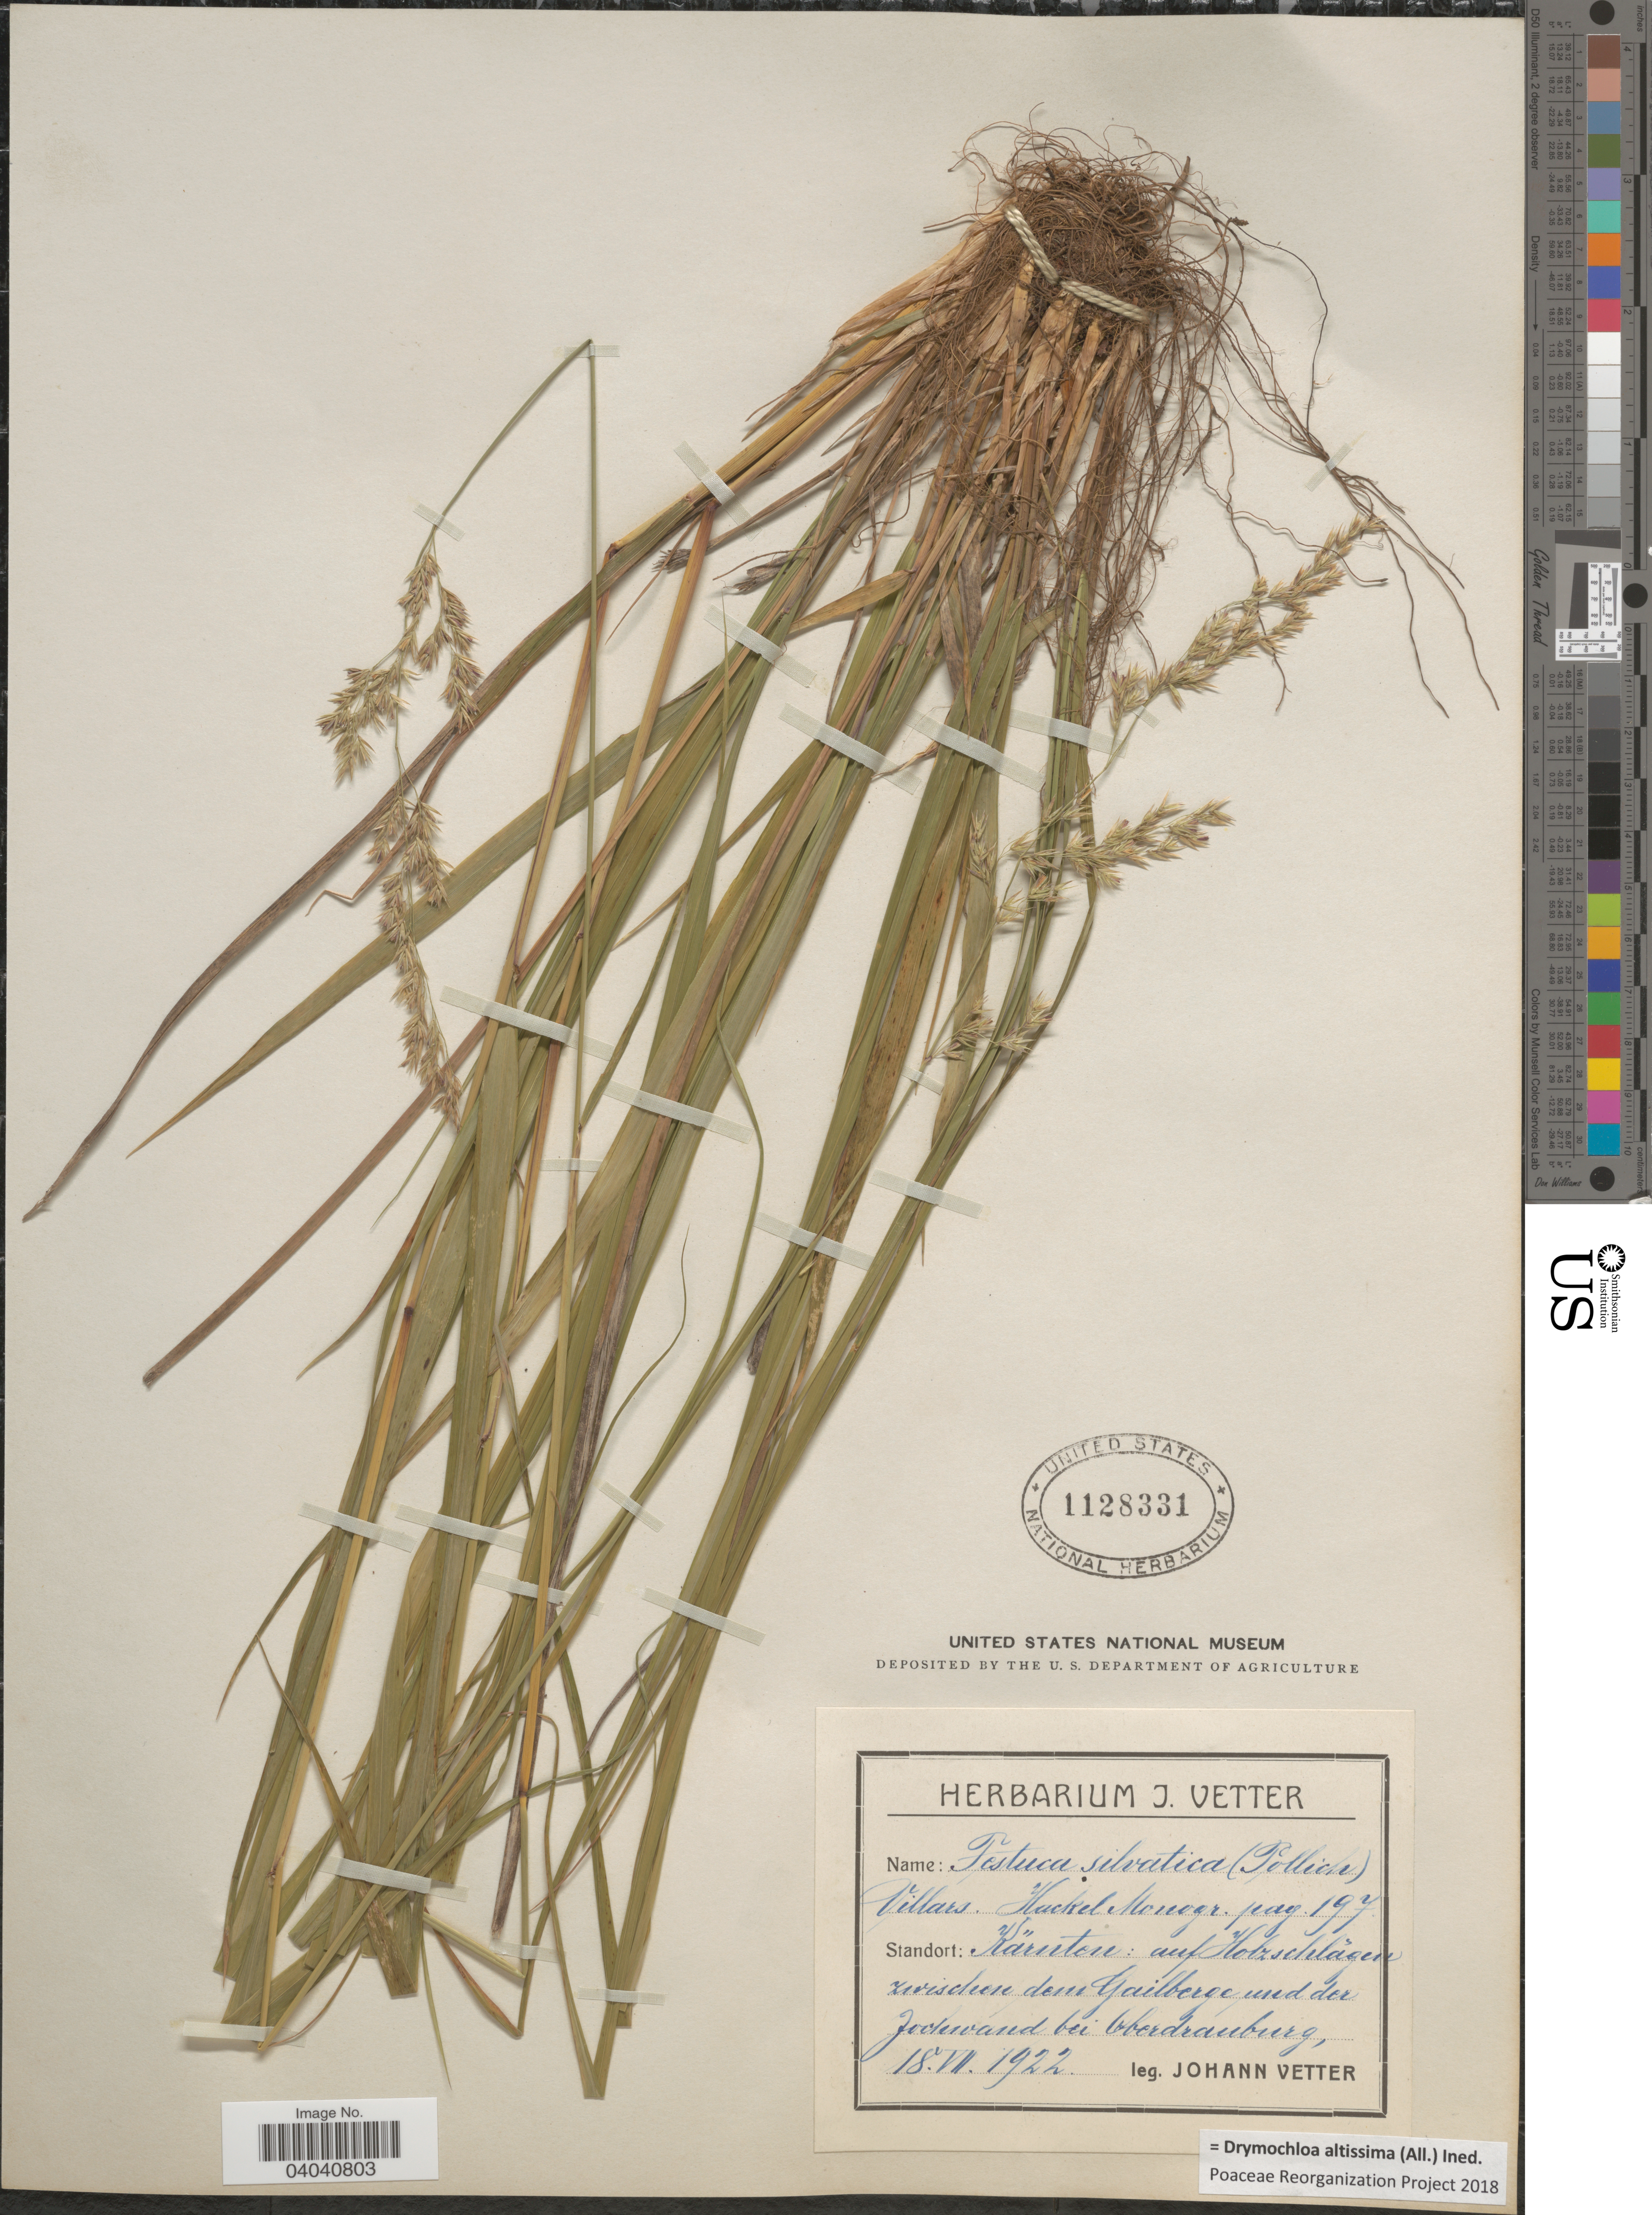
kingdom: Plantae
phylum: Tracheophyta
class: Liliopsida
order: Poales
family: Poaceae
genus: Drymochloa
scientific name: Drymochloa altissima (All.) ined.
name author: (All.)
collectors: J. Vetter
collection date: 1922-07-18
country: Austria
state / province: Karnten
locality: Kärnten: auf Holzschlãgen zwischen dem Gailberge und der Jochwand bei Oberdrauburg.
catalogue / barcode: US 1128331